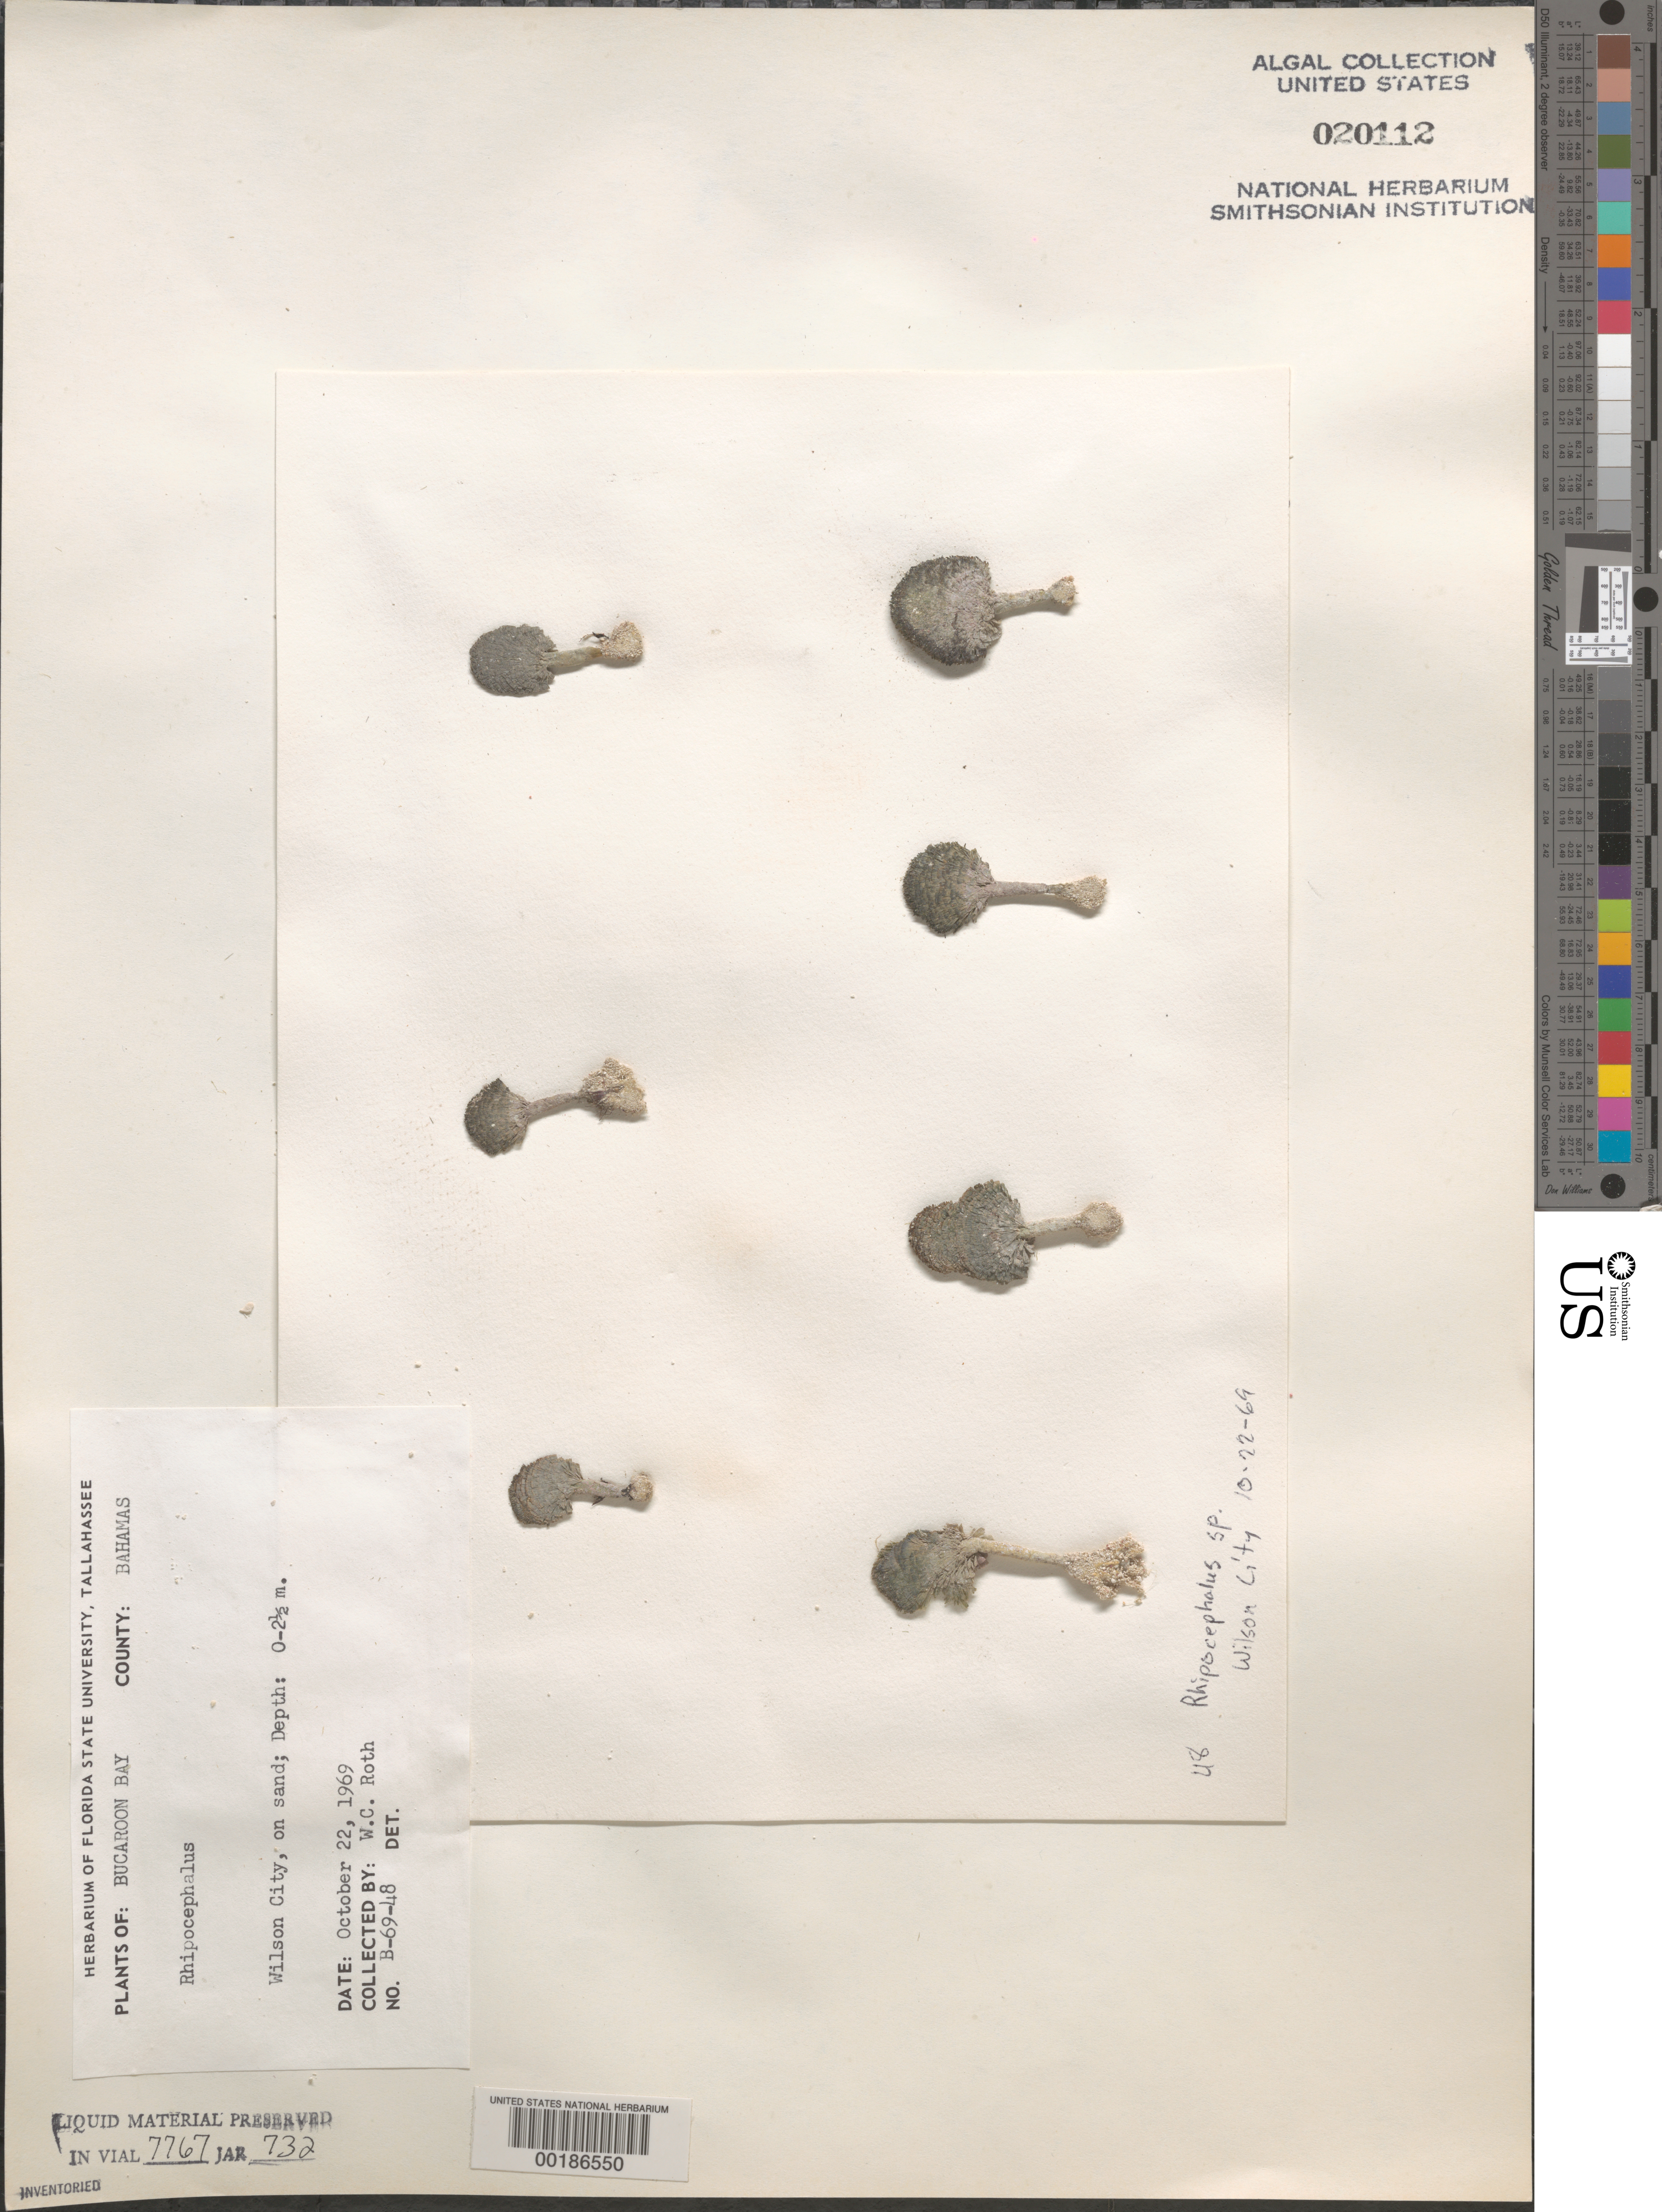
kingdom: Plantae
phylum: Chlorophyta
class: Ulvophyceae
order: Bryopsidales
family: Udoteaceae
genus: Rhipocephalus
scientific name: Rhipocephalus sp.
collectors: W. C. Roth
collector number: B-69-48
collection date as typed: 22 Oct 1969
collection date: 1969-10-22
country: Bahamas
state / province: Abaco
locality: Wilson city, buckaroon bay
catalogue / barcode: US 20112